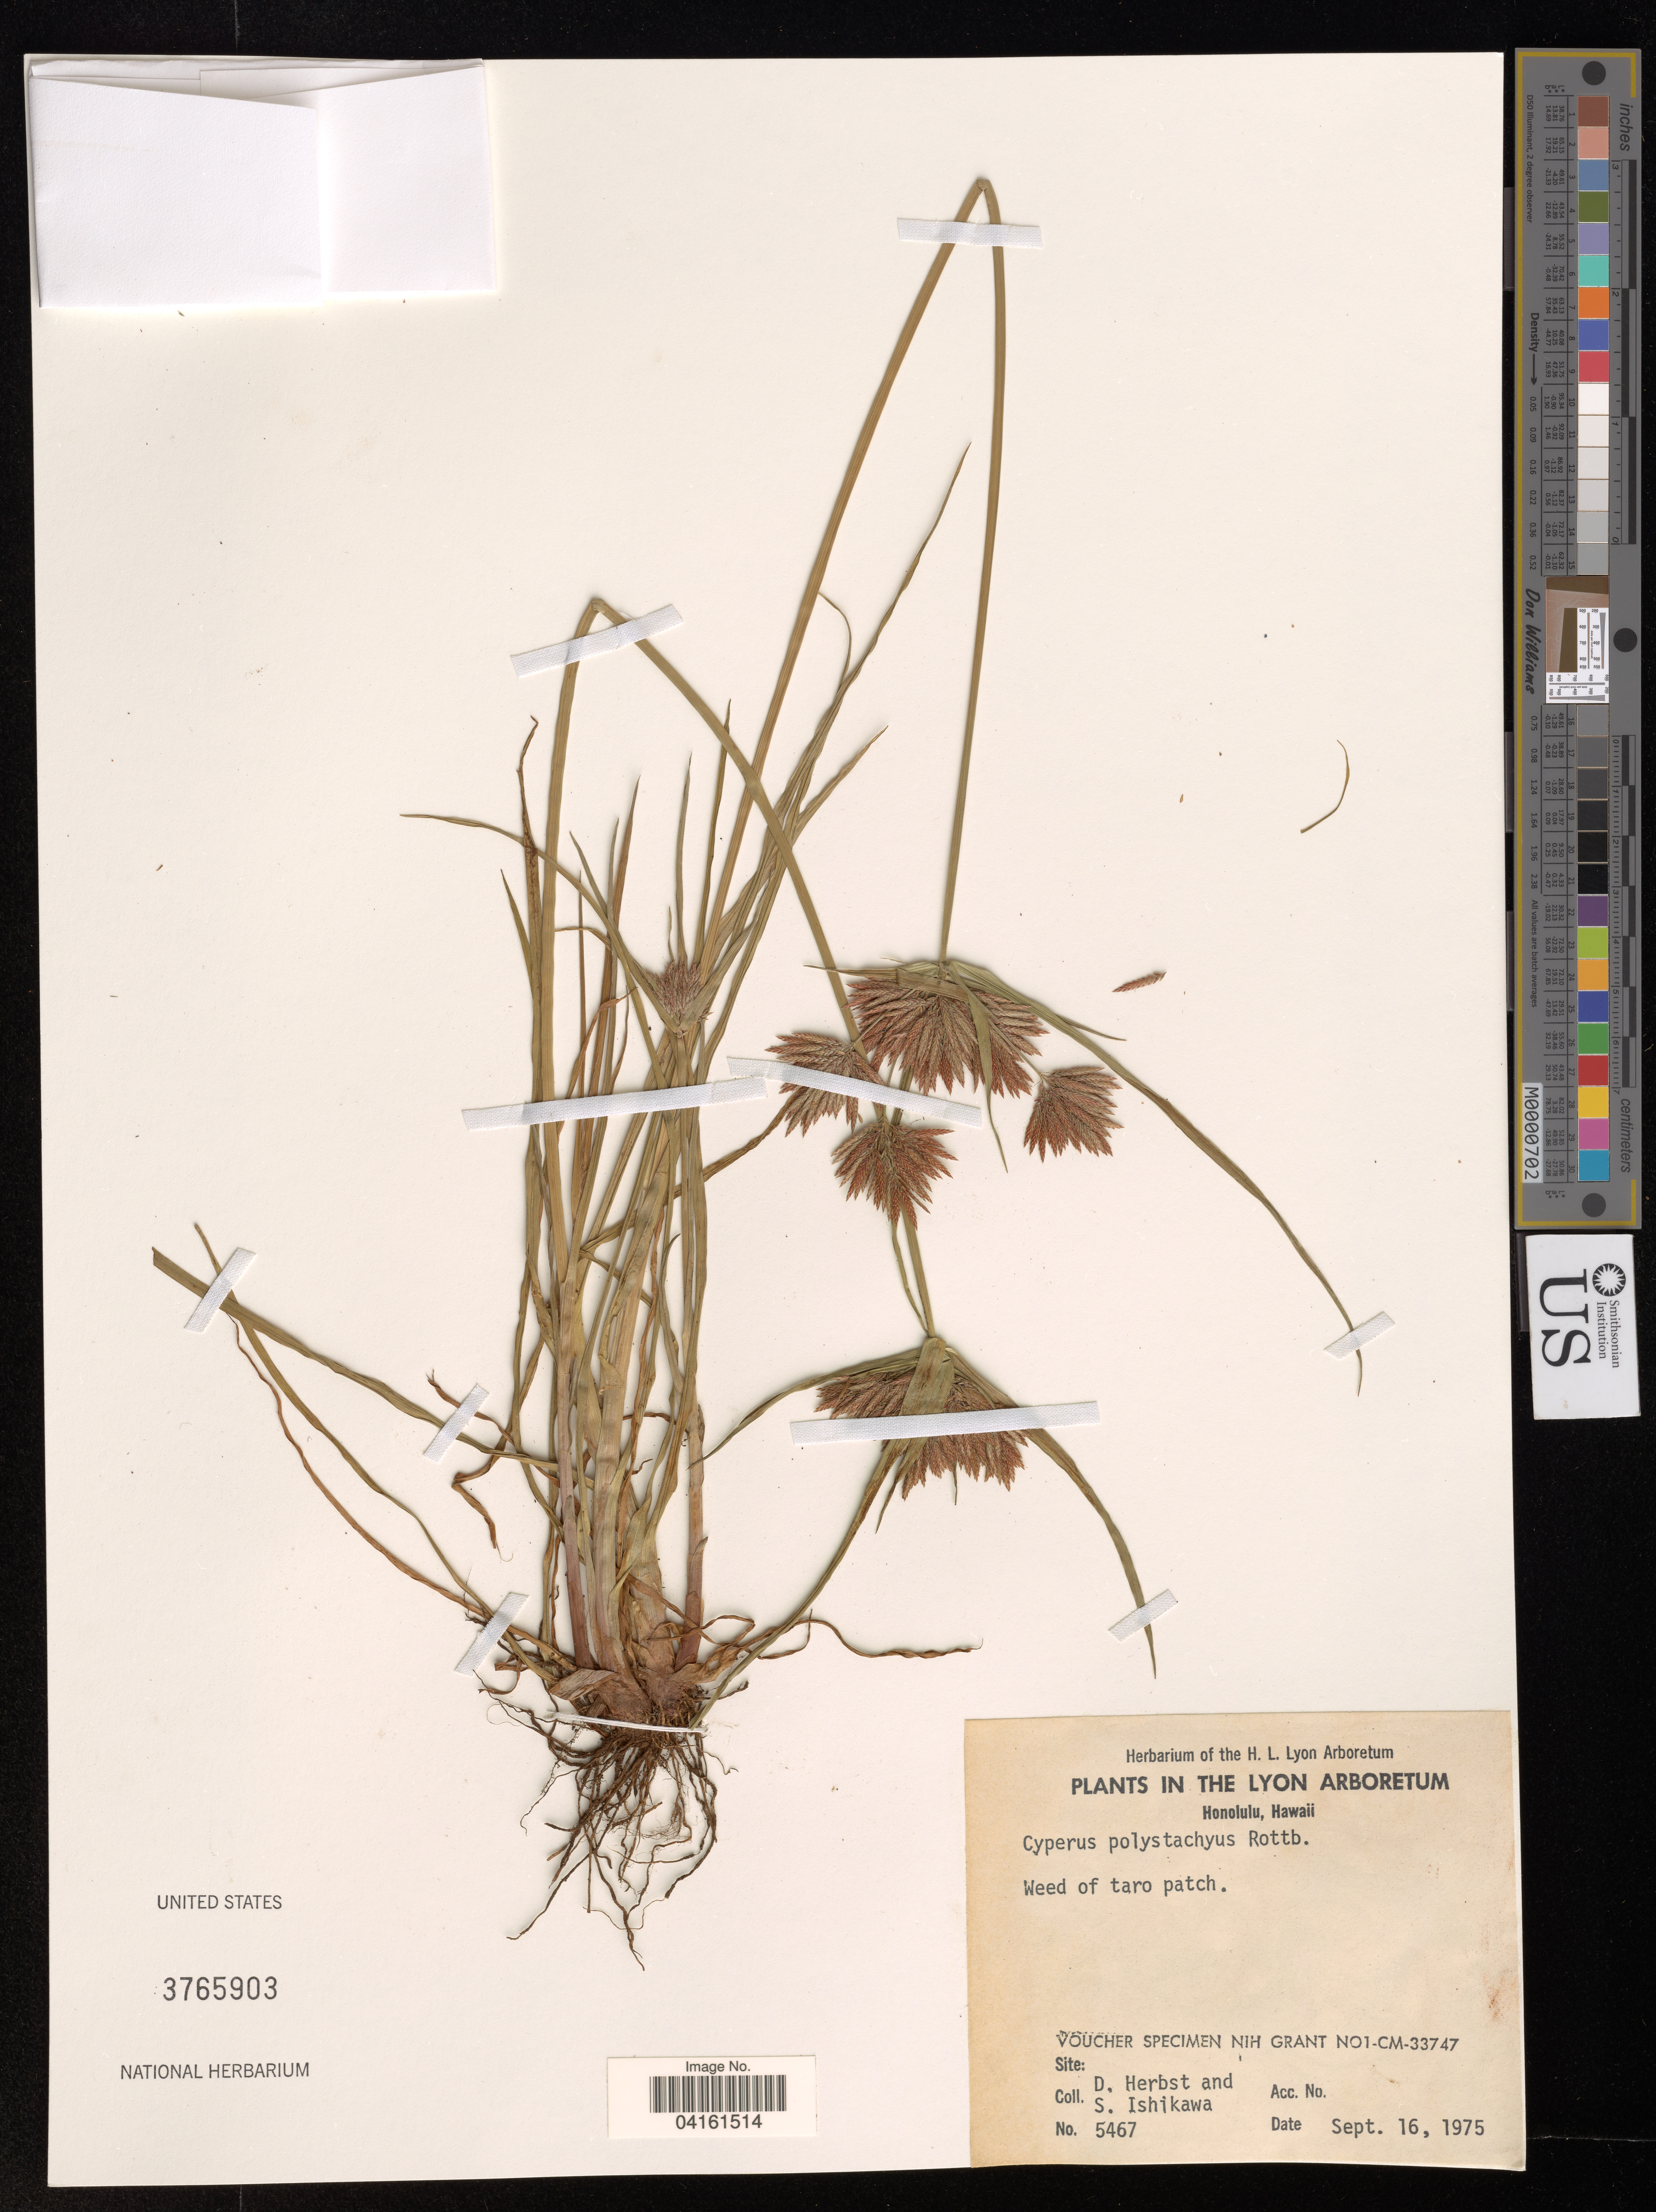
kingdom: Plantae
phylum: Tracheophyta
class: Liliopsida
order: Poales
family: Cyperaceae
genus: Cyperus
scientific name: Cyperus polystachyos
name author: Rottb.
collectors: D. Herbst & S. Ishikawa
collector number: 5467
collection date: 1975-09-16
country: United States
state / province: Hawaii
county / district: Honolulu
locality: In the Lyon Arboretum. Honolulu.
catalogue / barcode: US 3765903